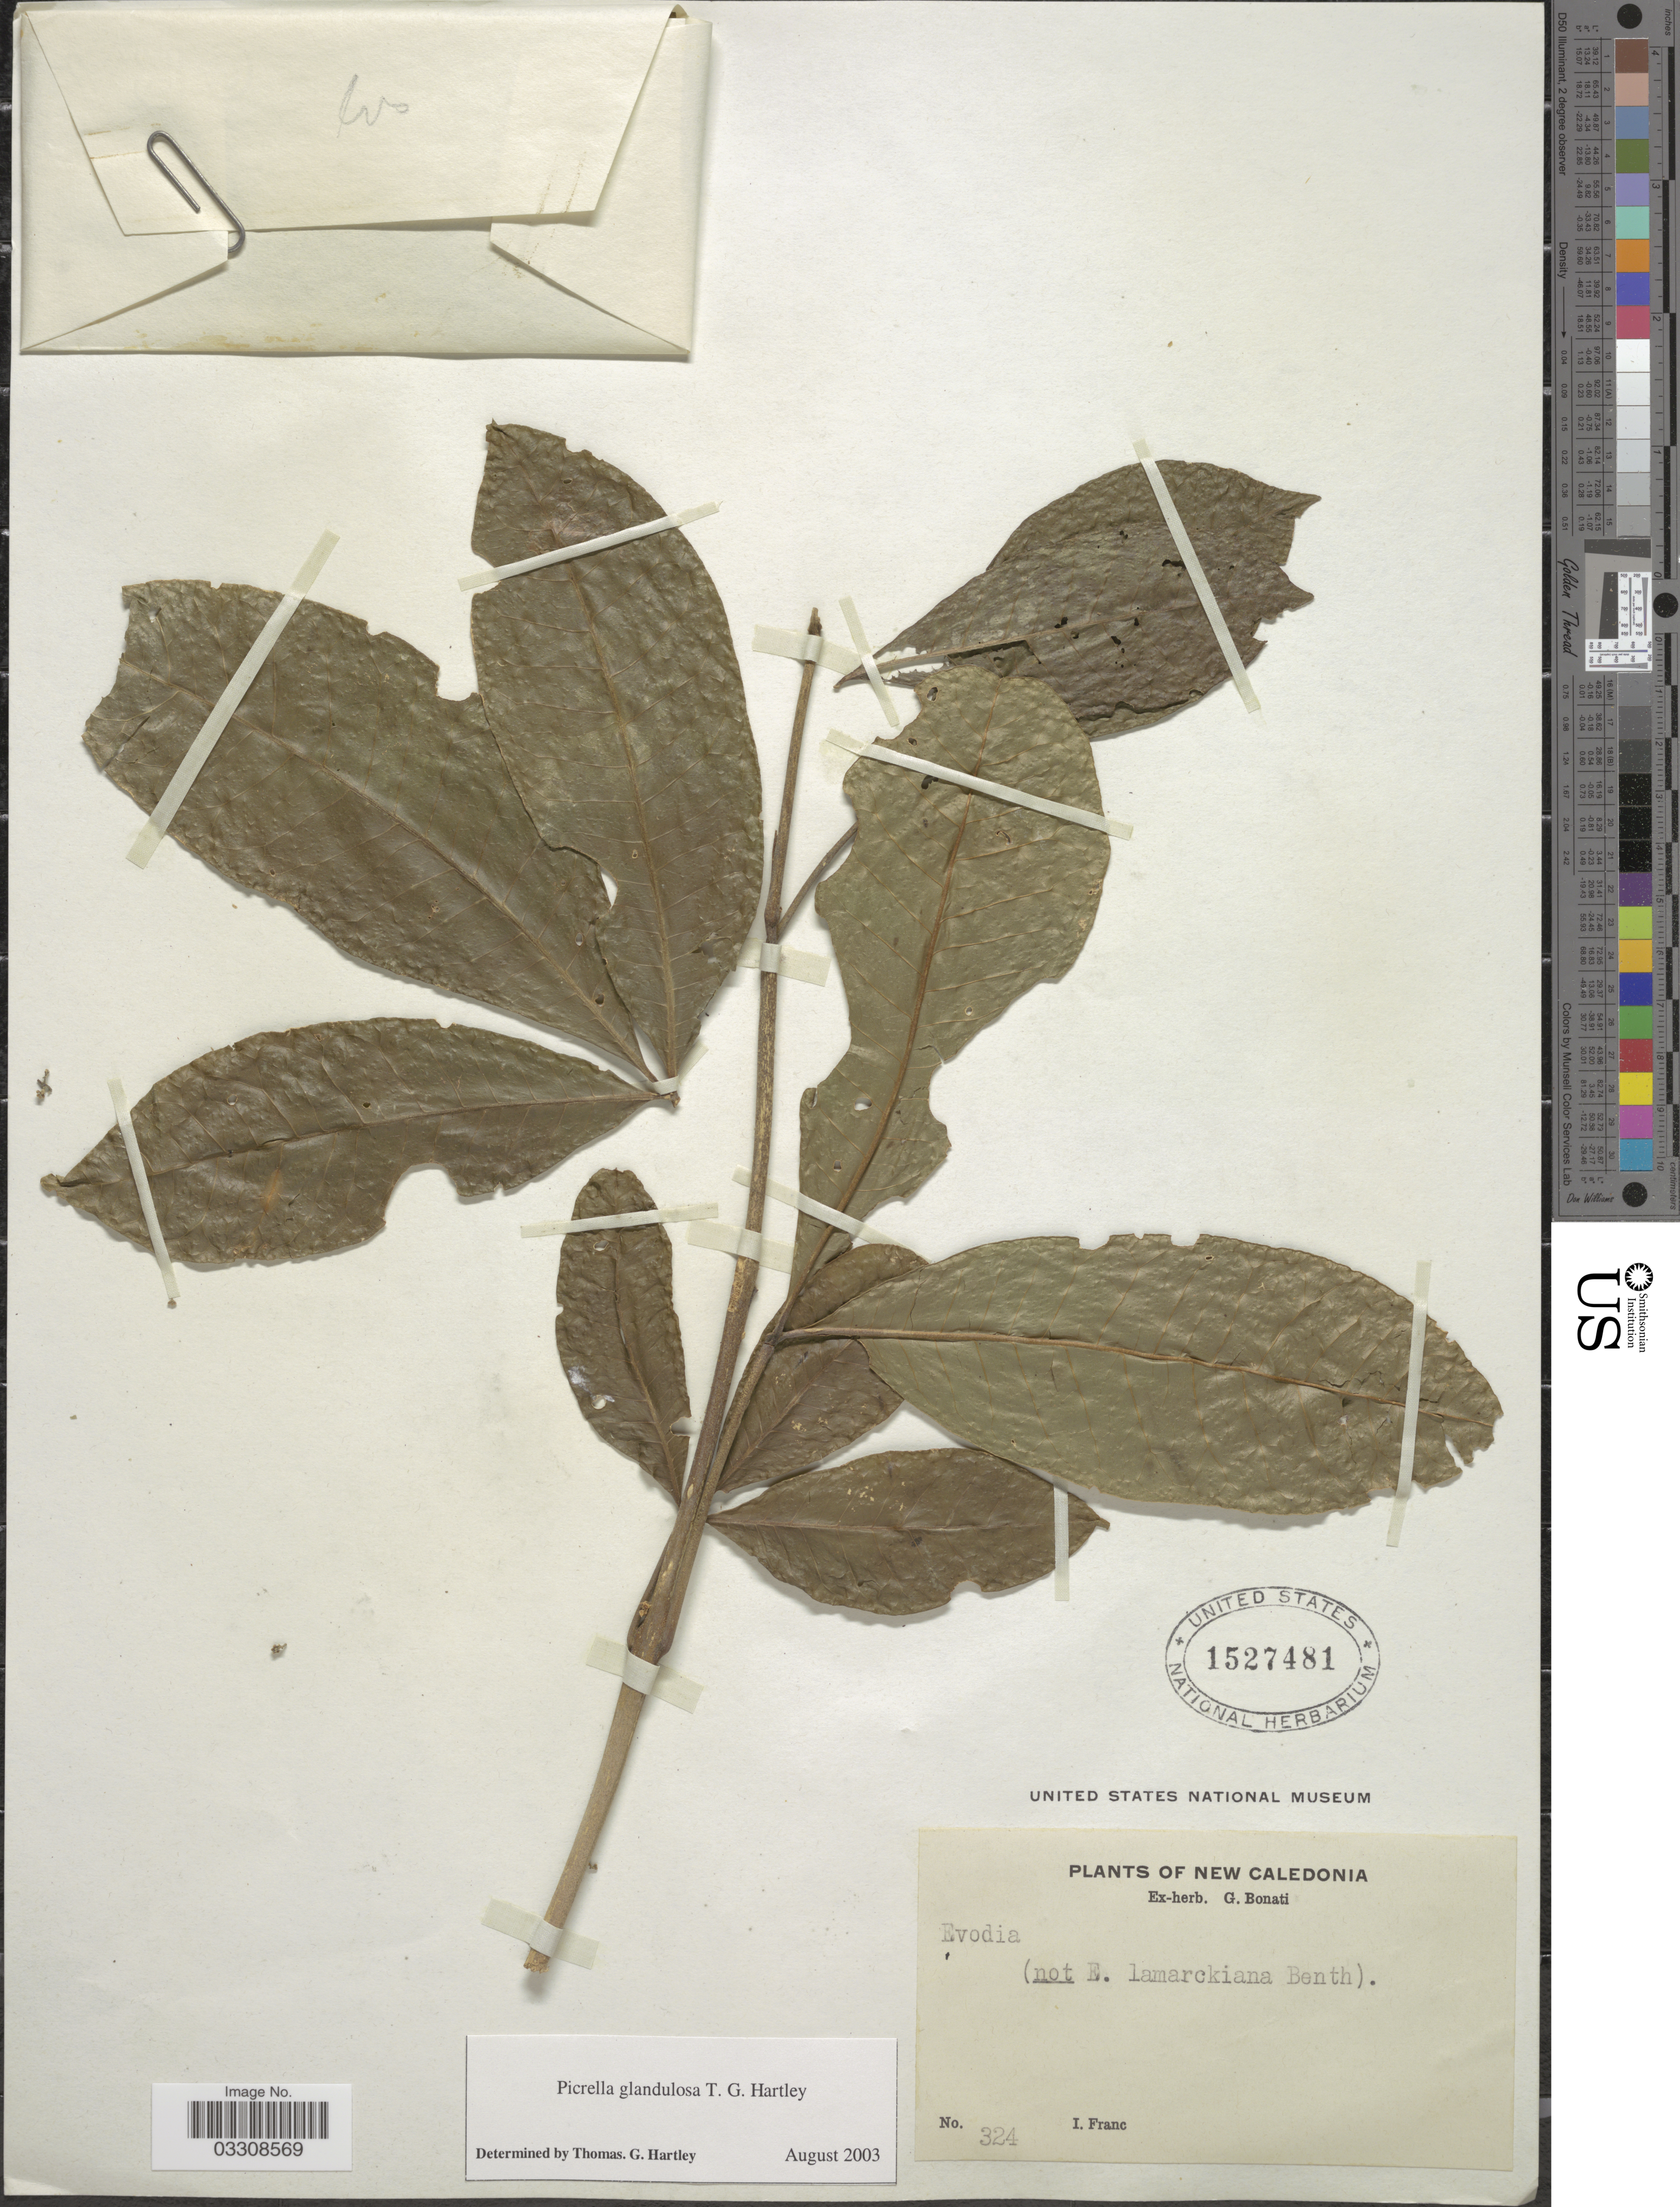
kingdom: Plantae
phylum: Tracheophyta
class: Magnoliopsida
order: Sapindales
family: Rutaceae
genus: Picrella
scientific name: Picrella glandulosa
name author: T.G. Hartley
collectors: I. Franc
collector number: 324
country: New Caledonia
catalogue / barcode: US 1527481